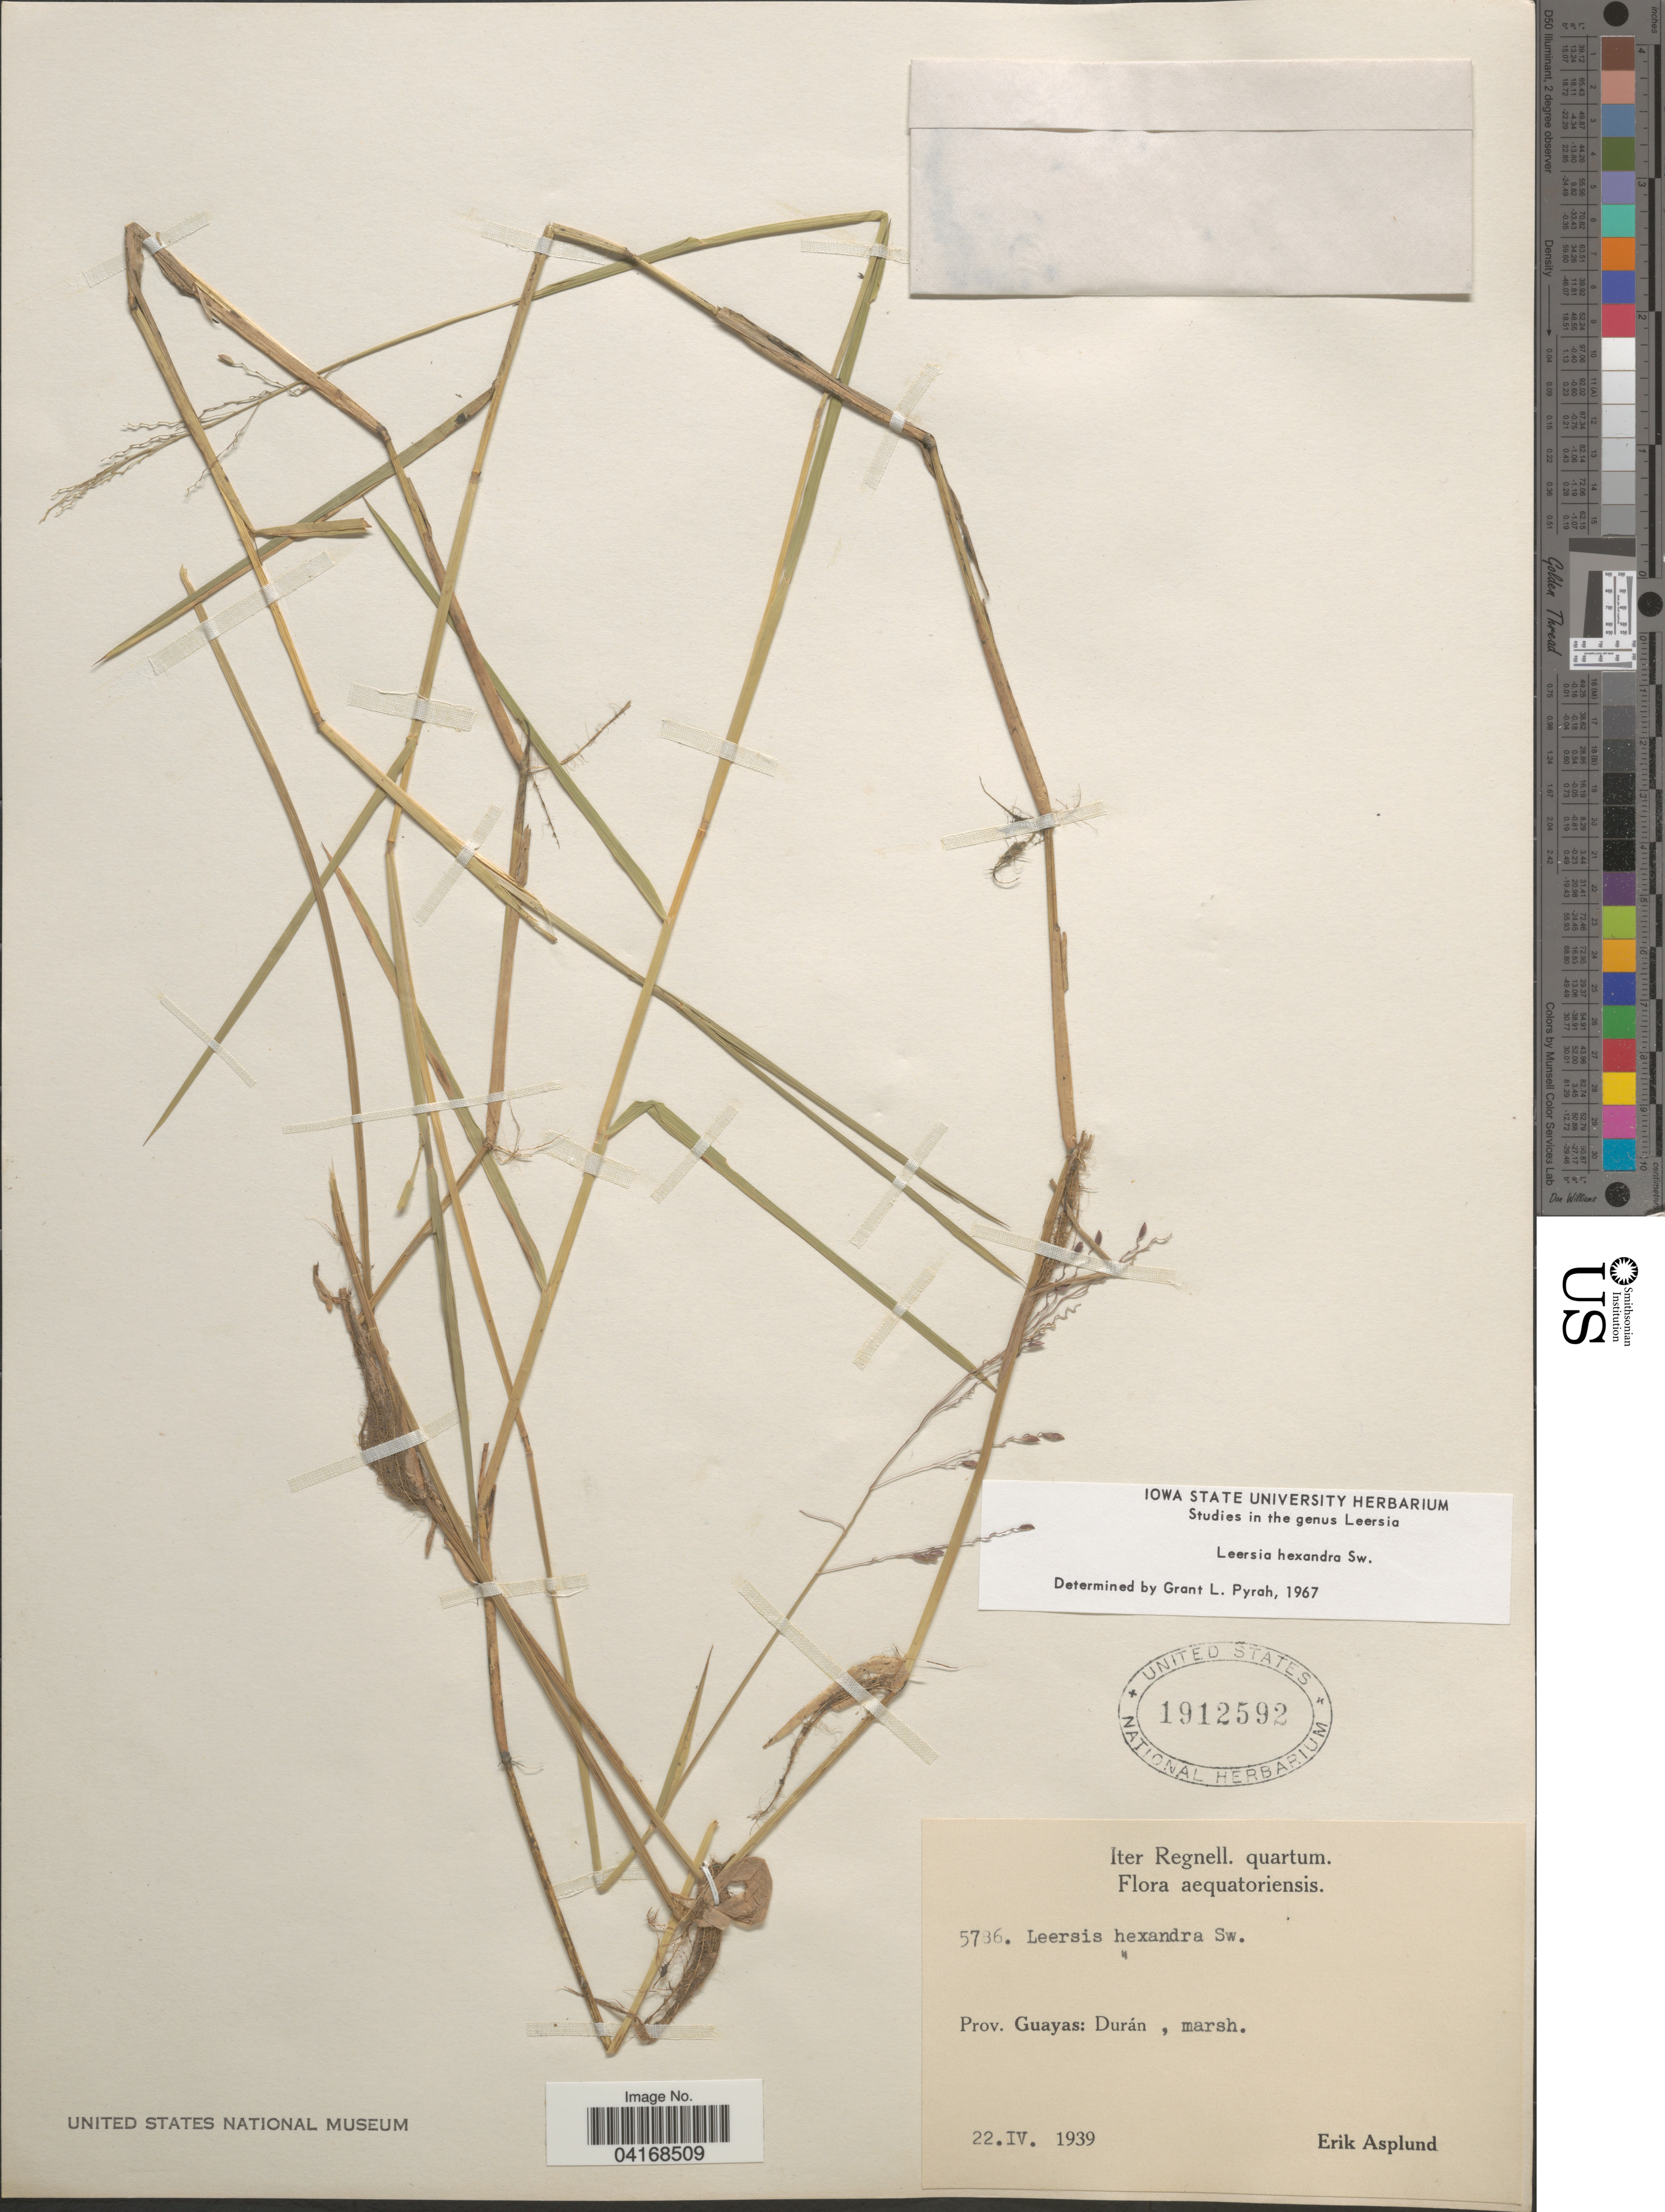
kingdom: Plantae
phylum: Tracheophyta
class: Liliopsida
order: Poales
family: Poaceae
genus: Leersia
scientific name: Leersia hexandra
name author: Sw.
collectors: E. Asplund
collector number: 5786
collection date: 1939-04-22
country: Ecuador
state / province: Guayas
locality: Iter Regnell. quartum. Aequatoriensis. Durán.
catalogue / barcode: US 1912592